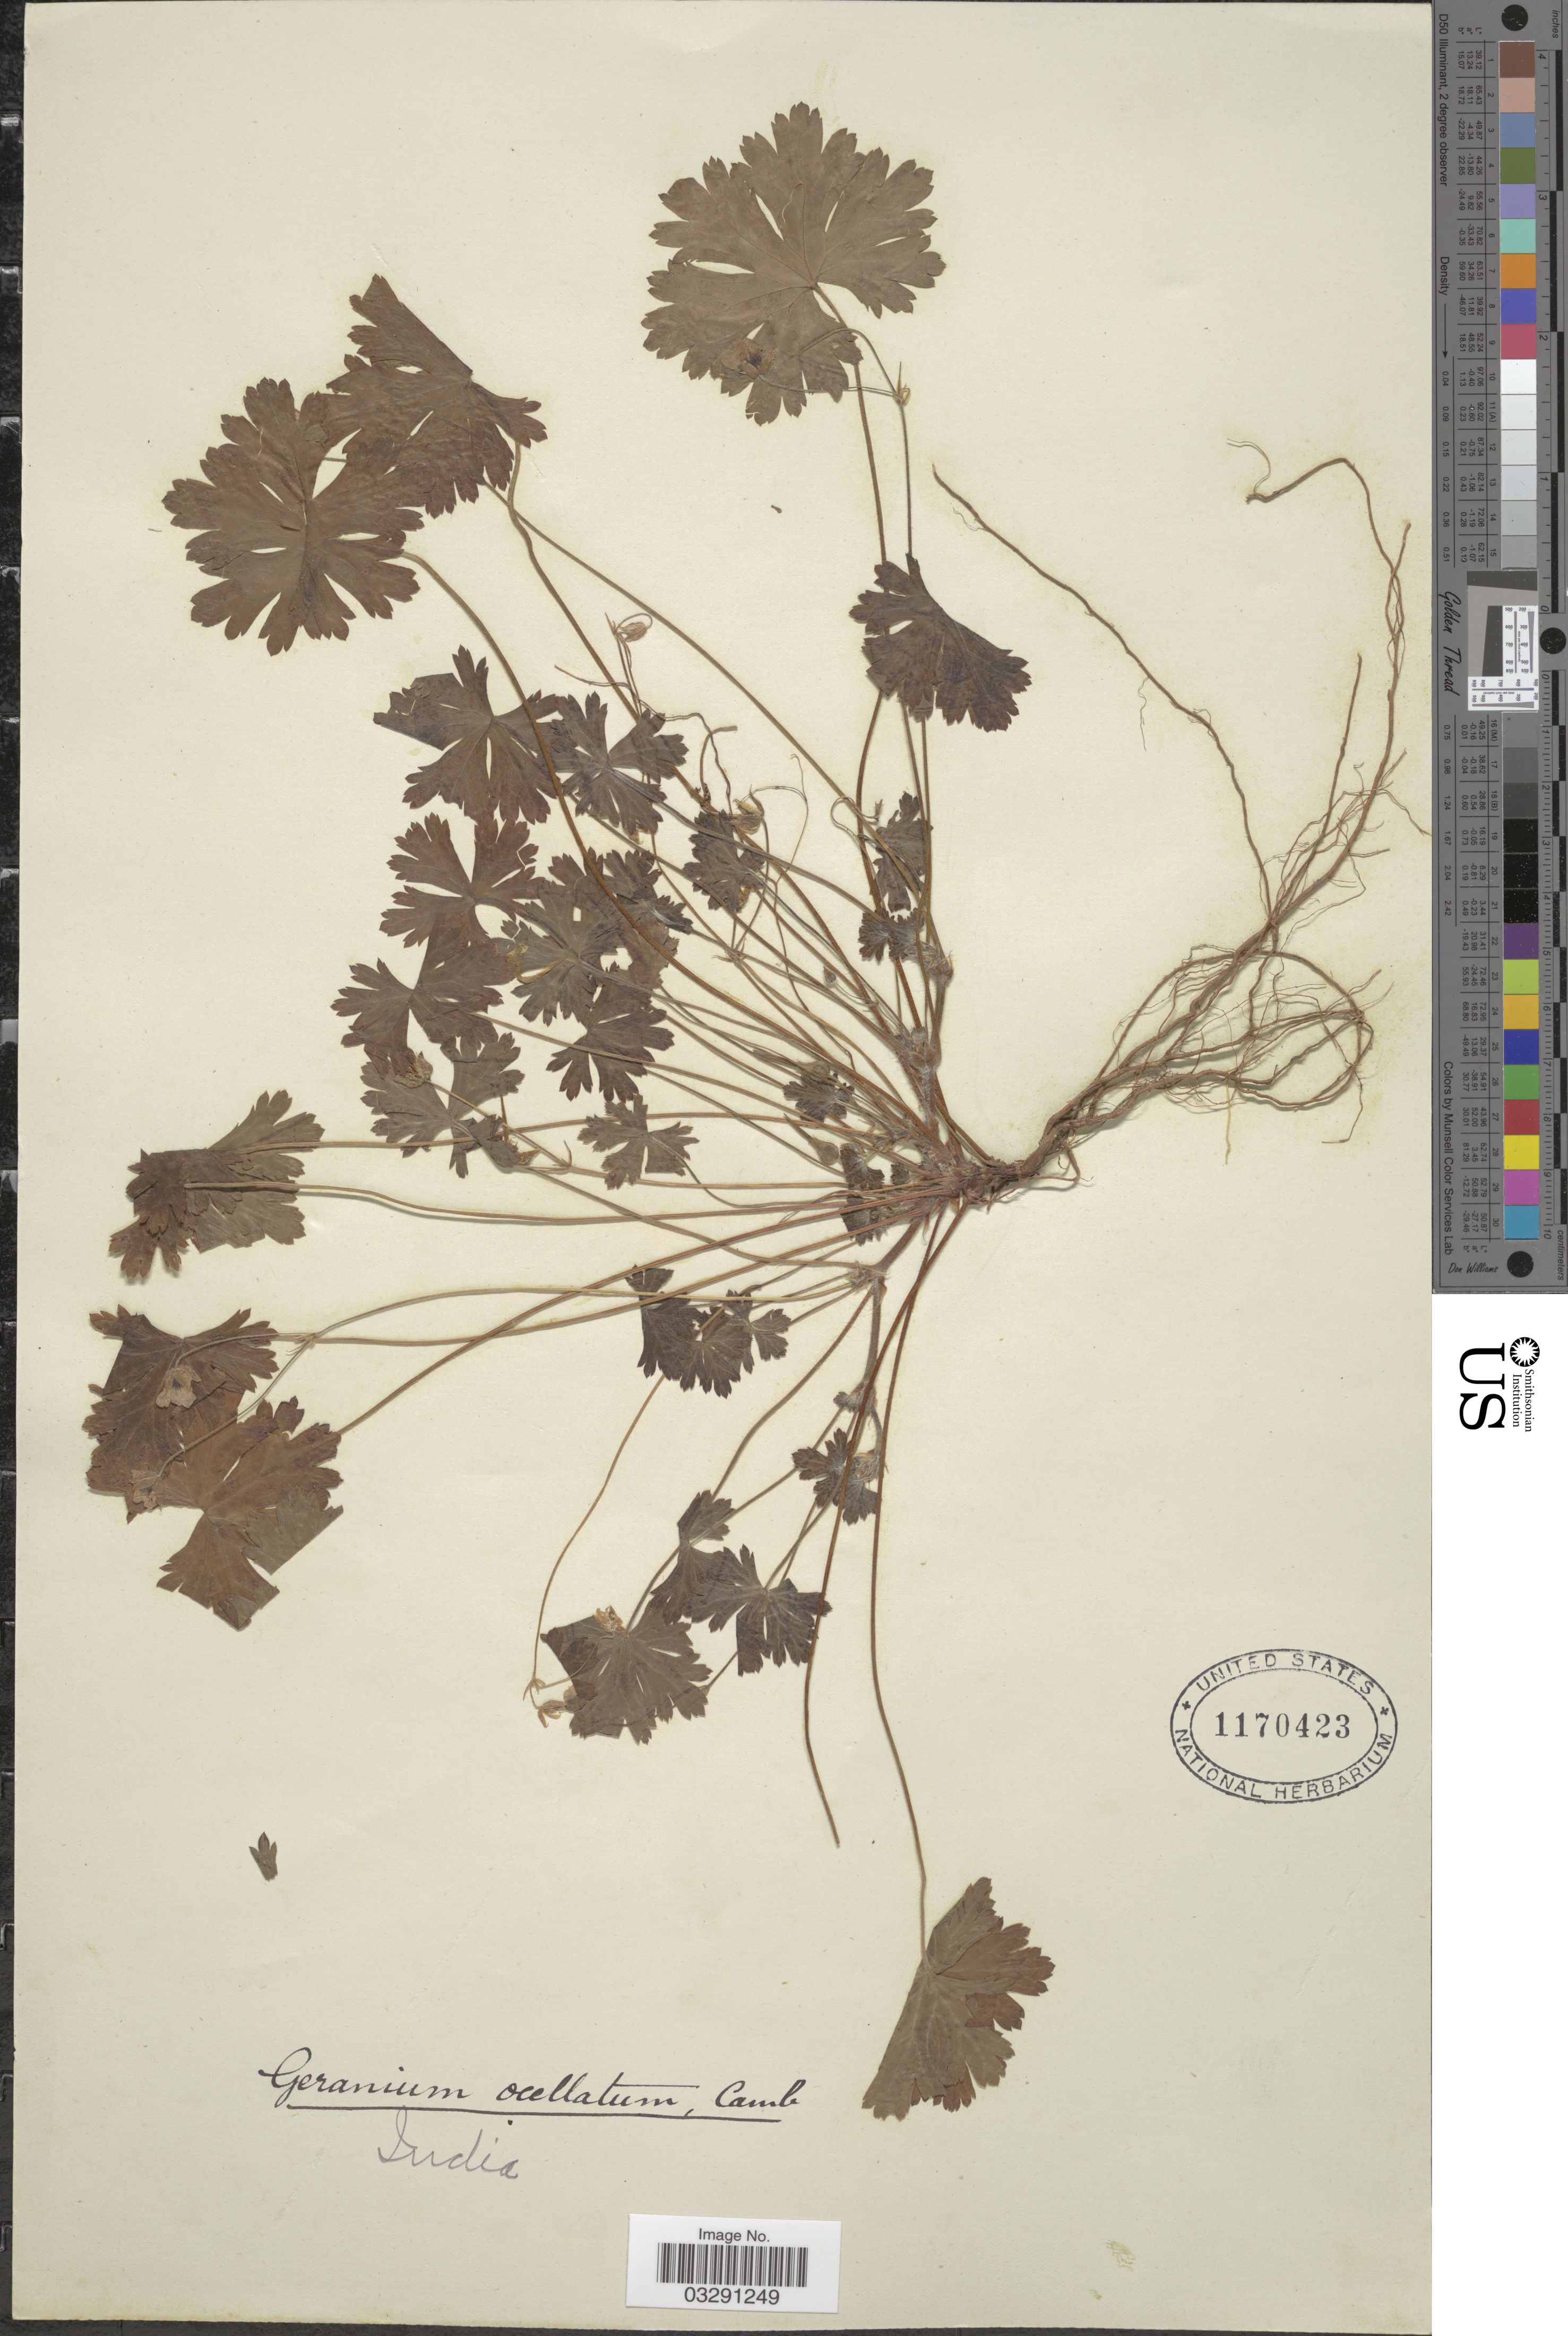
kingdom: Plantae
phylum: Tracheophyta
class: Magnoliopsida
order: Geraniales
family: Geraniaceae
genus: Geranium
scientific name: Geranium ocellatum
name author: Cambess.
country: India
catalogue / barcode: US 1170423